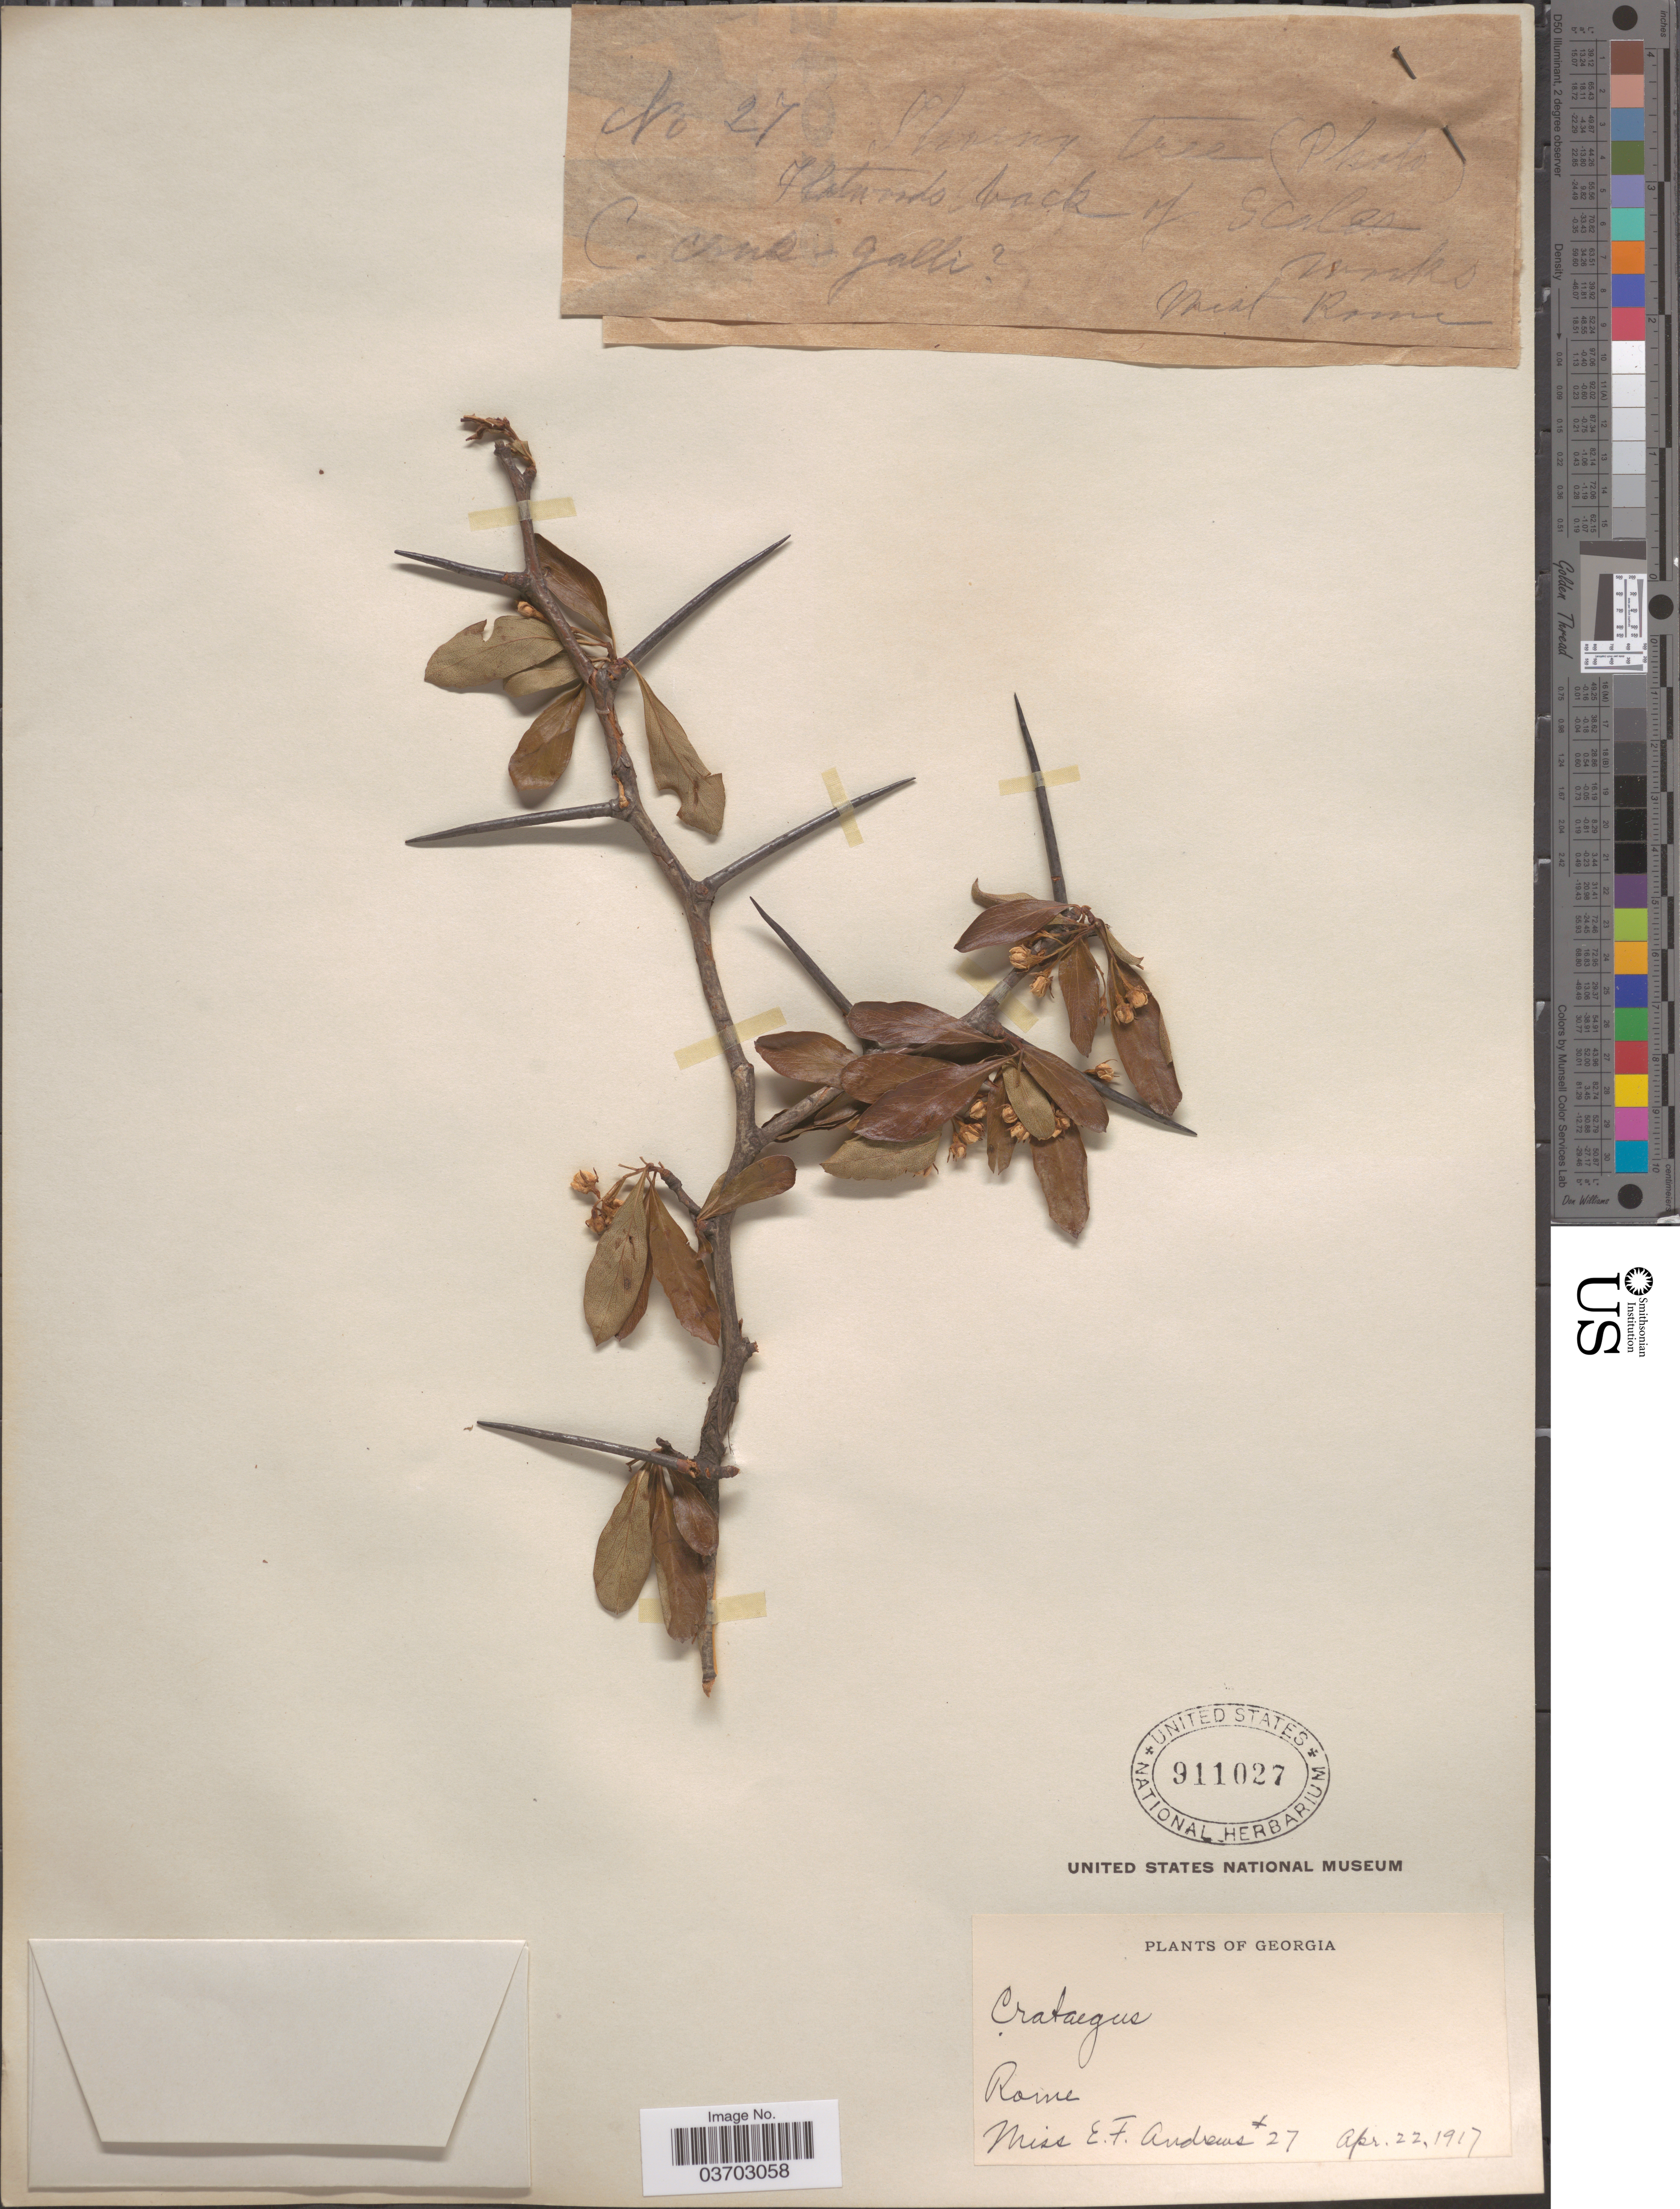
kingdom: Plantae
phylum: Tracheophyta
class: Magnoliopsida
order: Rosales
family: Rosaceae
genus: Crataegus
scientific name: Crataegus sp.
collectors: E. Andrews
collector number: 27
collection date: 1917-04-22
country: United States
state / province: Georgia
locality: Rome.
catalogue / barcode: US 911027